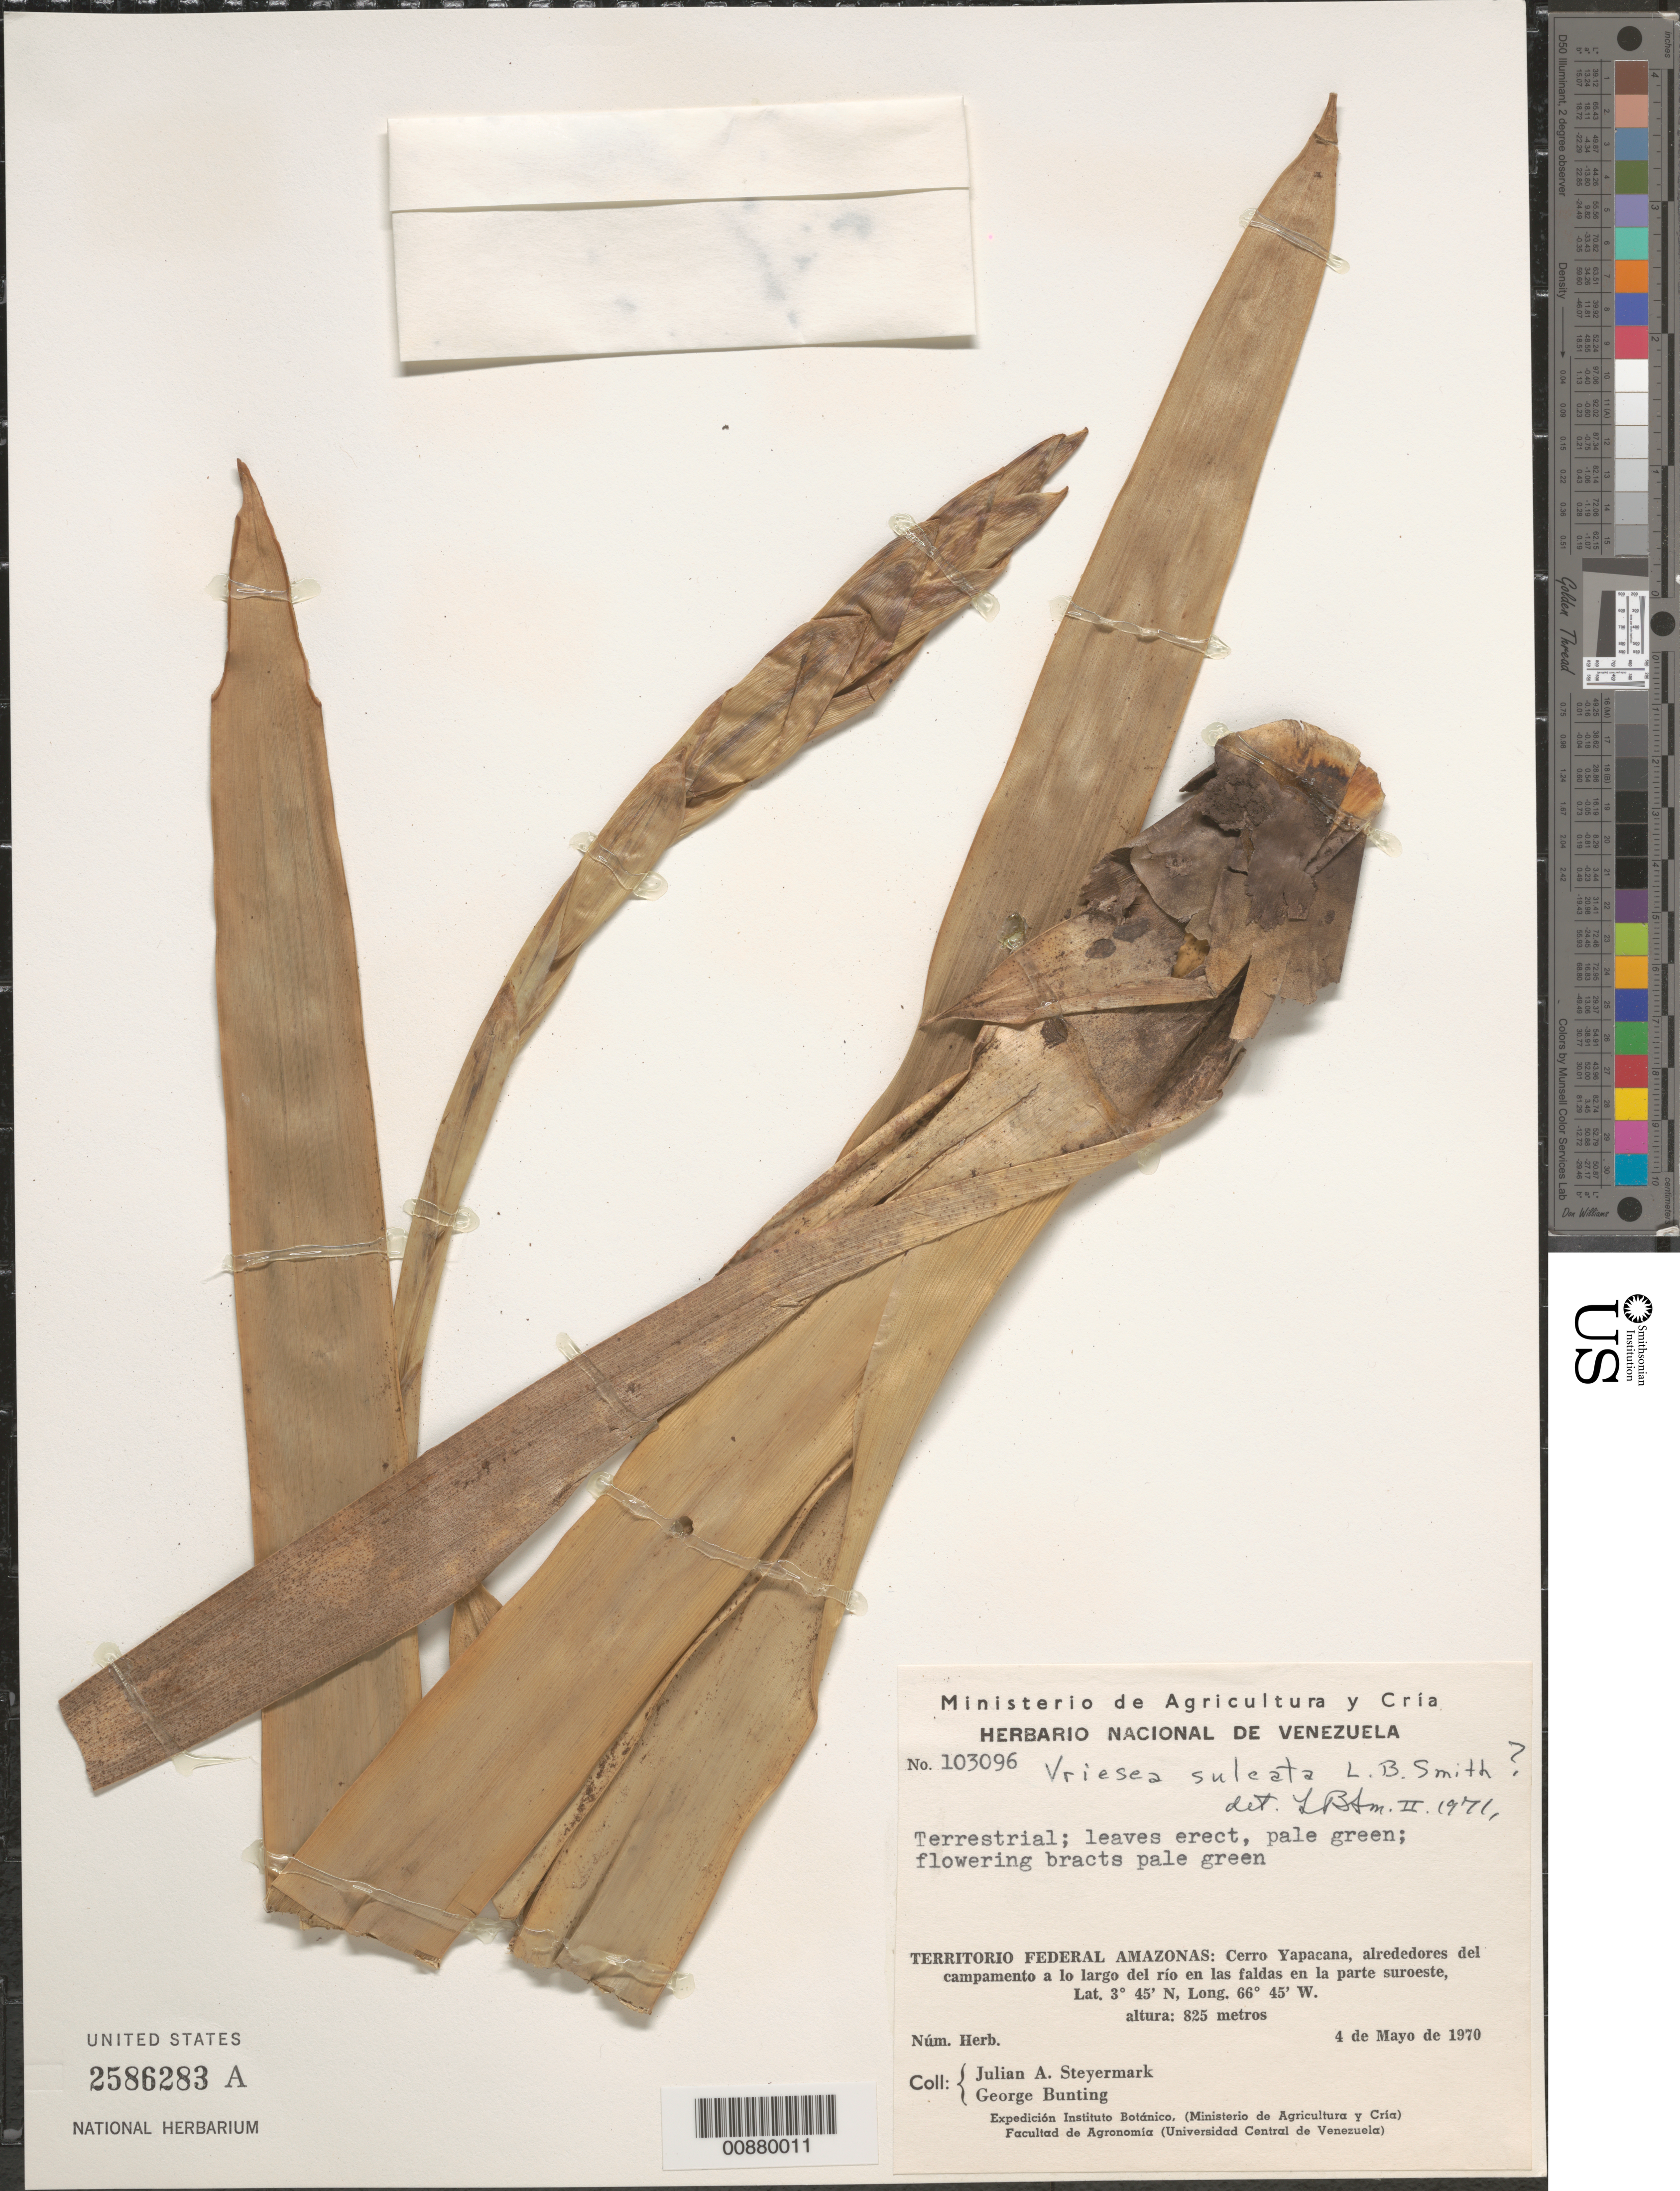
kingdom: Plantae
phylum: Tracheophyta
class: Liliopsida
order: Poales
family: Bromeliaceae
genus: Vriesea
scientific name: Vriesea sulcata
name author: L.B. Sm.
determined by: Smith, Lyman B., (US), NMNH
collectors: J. Steyermark & G. S. Bunting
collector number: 103096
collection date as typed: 4-May-70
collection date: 1970-05-04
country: Venezuela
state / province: Amazonas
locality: Cerro Yapacána, alrededores del Campamento a lo largo del río en las faldas en la parte suroeste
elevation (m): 825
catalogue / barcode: US 2586283A